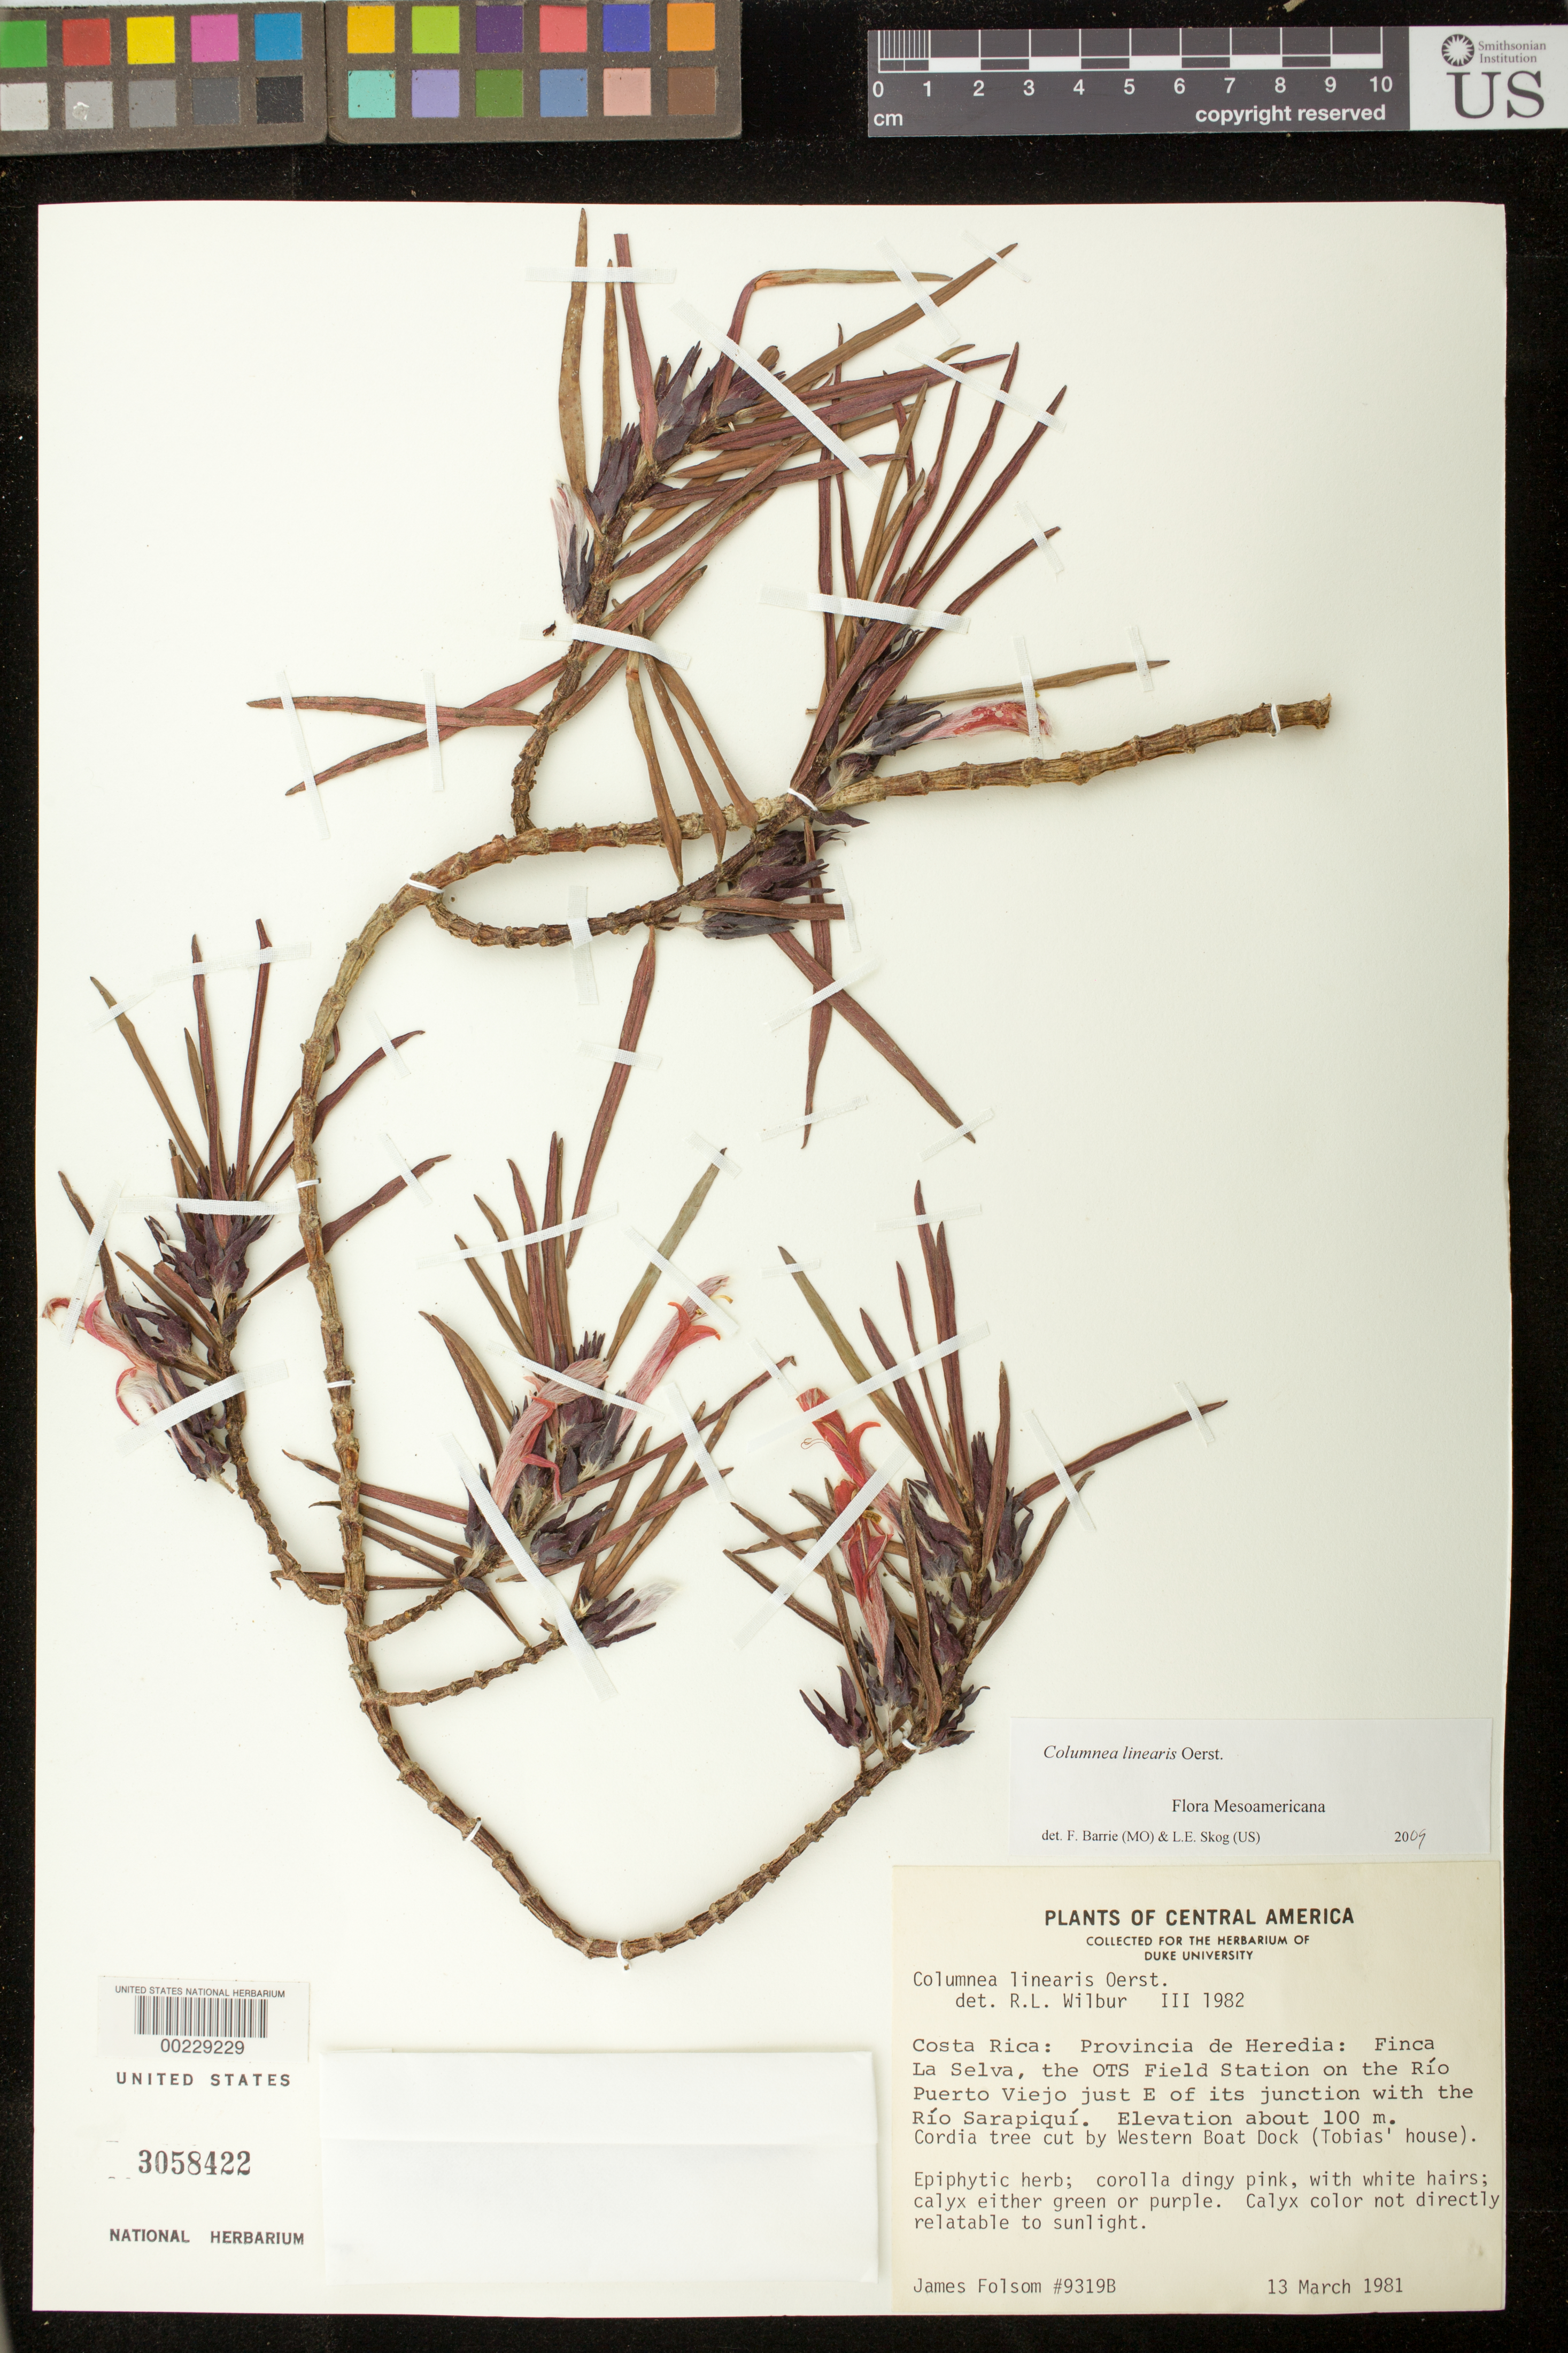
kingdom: Plantae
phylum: Tracheophyta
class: Magnoliopsida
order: Lamiales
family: Gesneriaceae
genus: Columnea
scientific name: Columnea linearis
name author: Oerst.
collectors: J. P. Folsom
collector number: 9319 B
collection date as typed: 13 Mar 1981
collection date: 1981-03-13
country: Costa Rica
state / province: Heredia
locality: Finca La Selva, the OTS Field Station on the Rio Puerto Viejo just E of its junction with the Rio Sarapiqui, Cordia tree cut by western boat dock (Tobias' house)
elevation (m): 100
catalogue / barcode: US 3058422